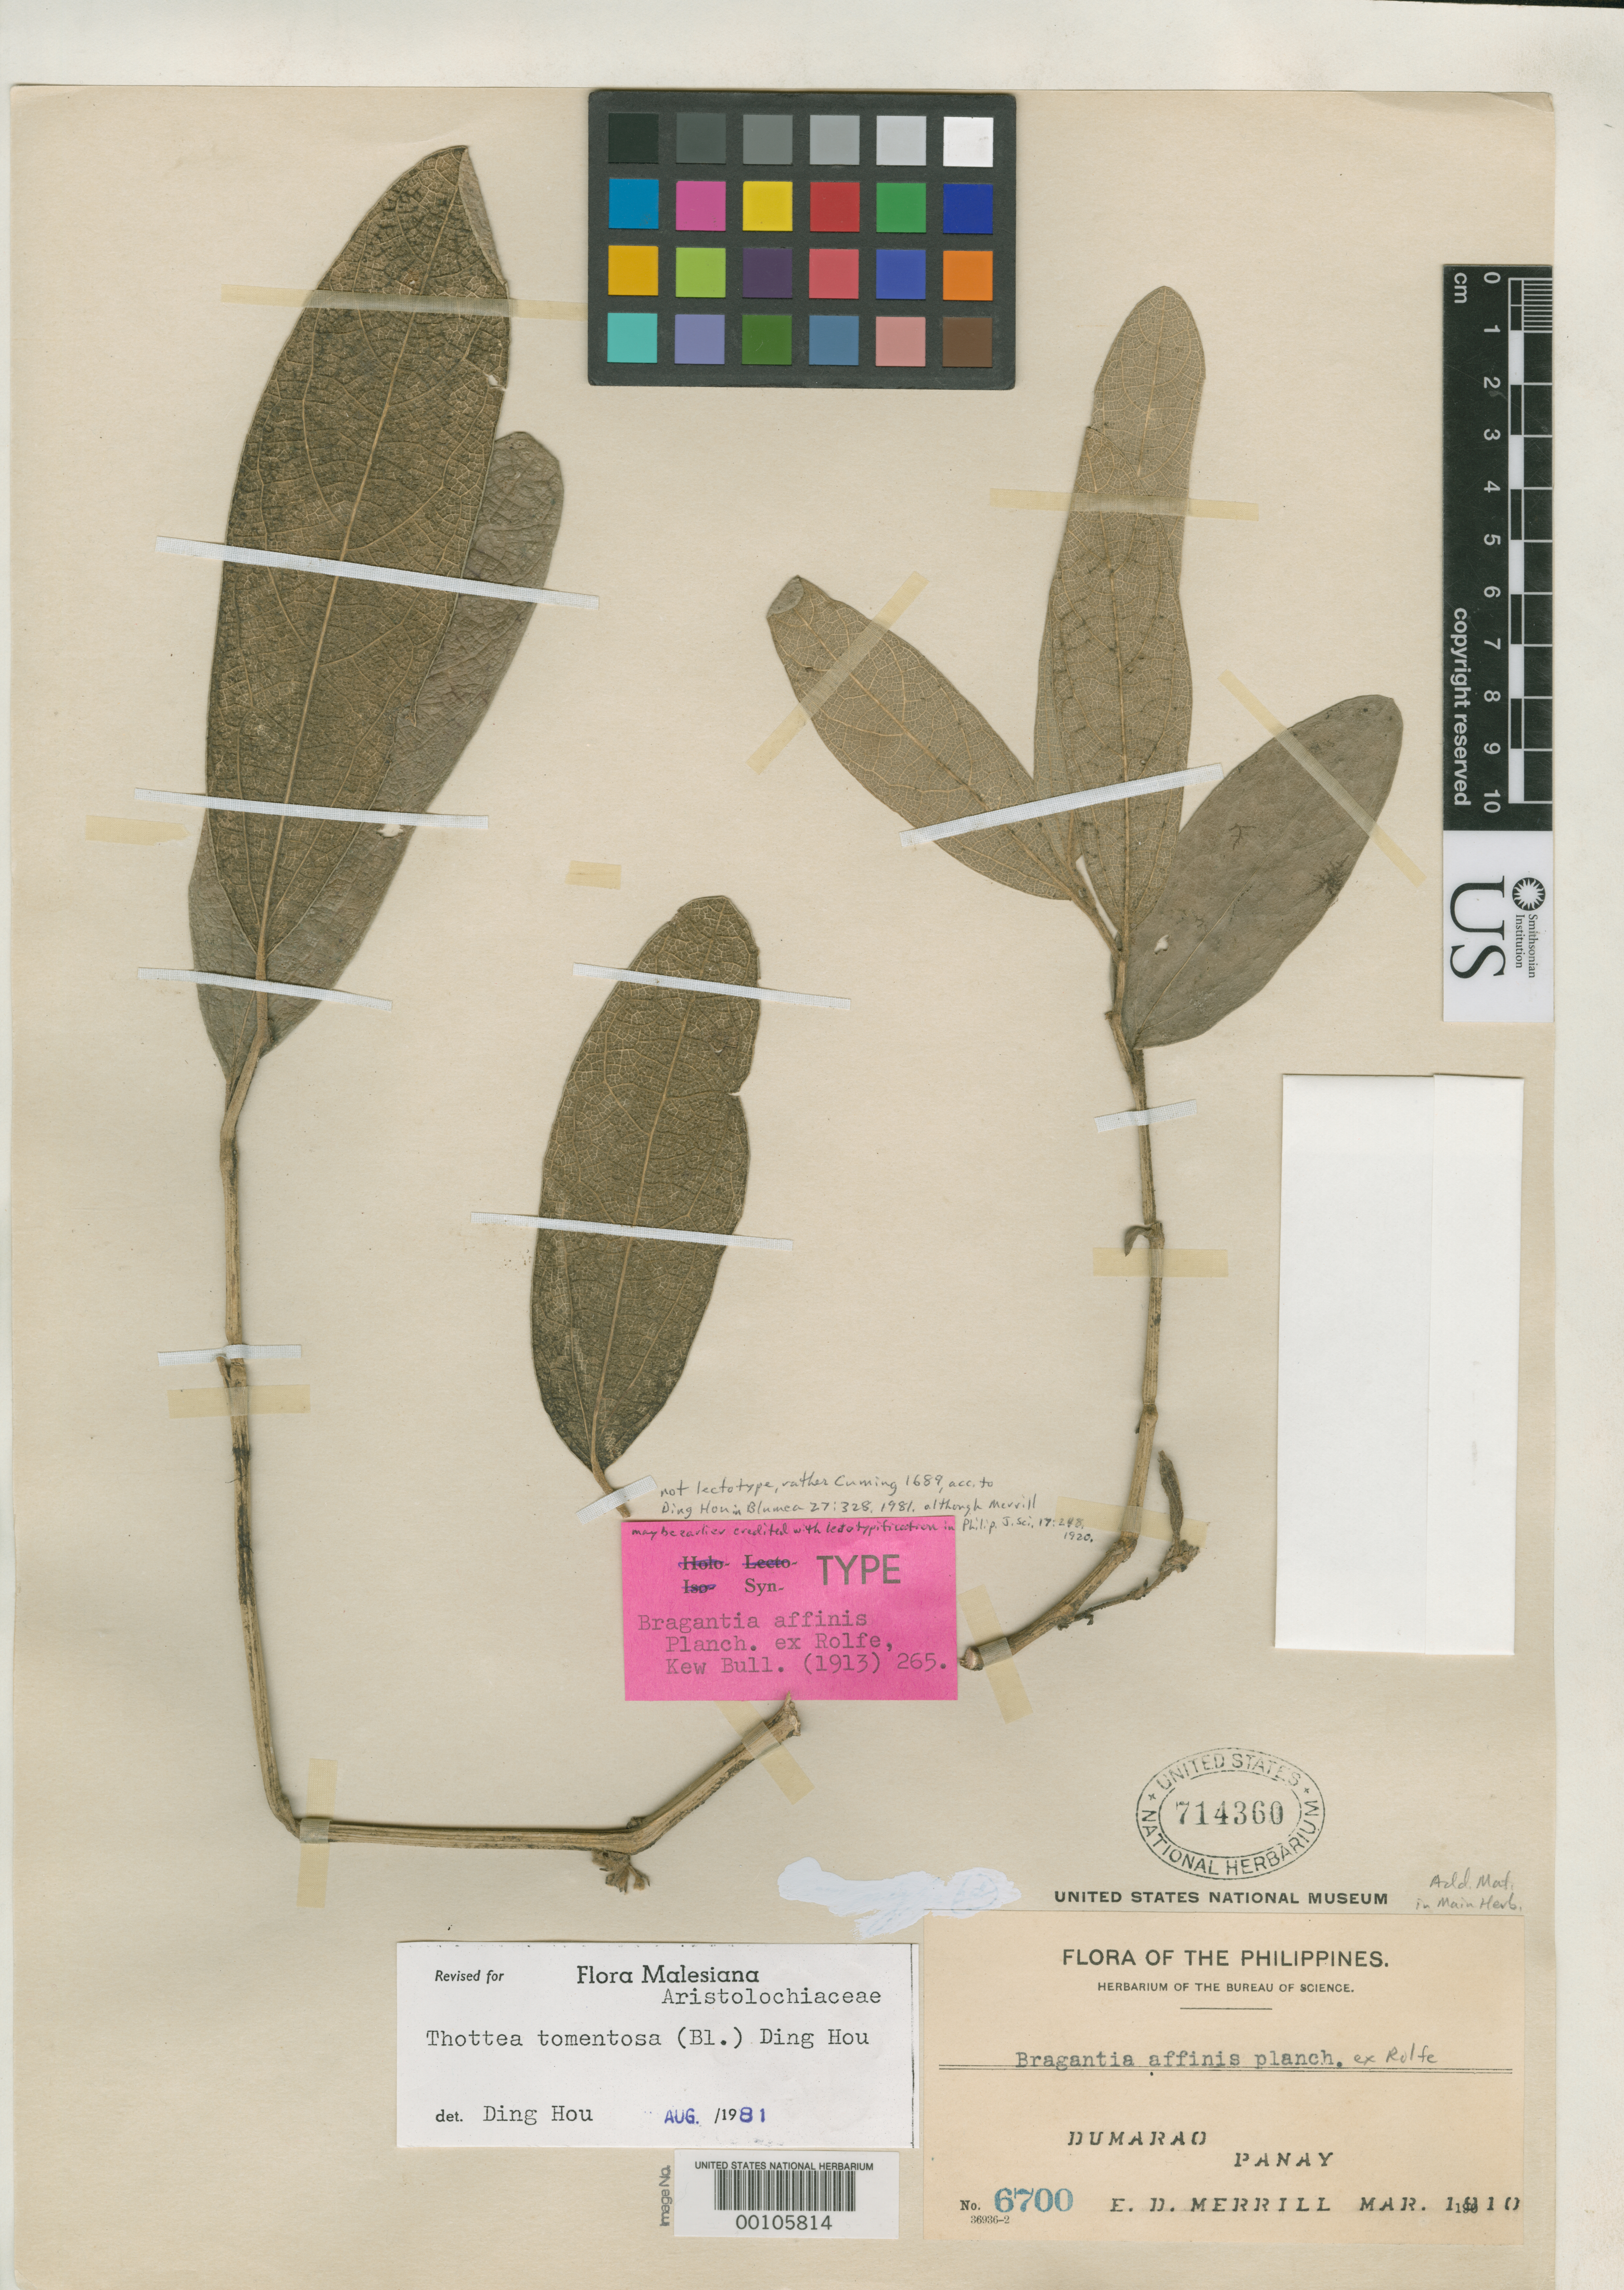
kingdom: Plantae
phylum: Tracheophyta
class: Magnoliopsida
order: Piperales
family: Aristolochiaceae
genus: Bragantia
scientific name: Bragantia affinis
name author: Planch. ex Rolfe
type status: Syntype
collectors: E. D. Merrill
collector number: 6700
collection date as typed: Mar 1910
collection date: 1910-03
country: Philippines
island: Panay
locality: Dumarao.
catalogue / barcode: US 714360